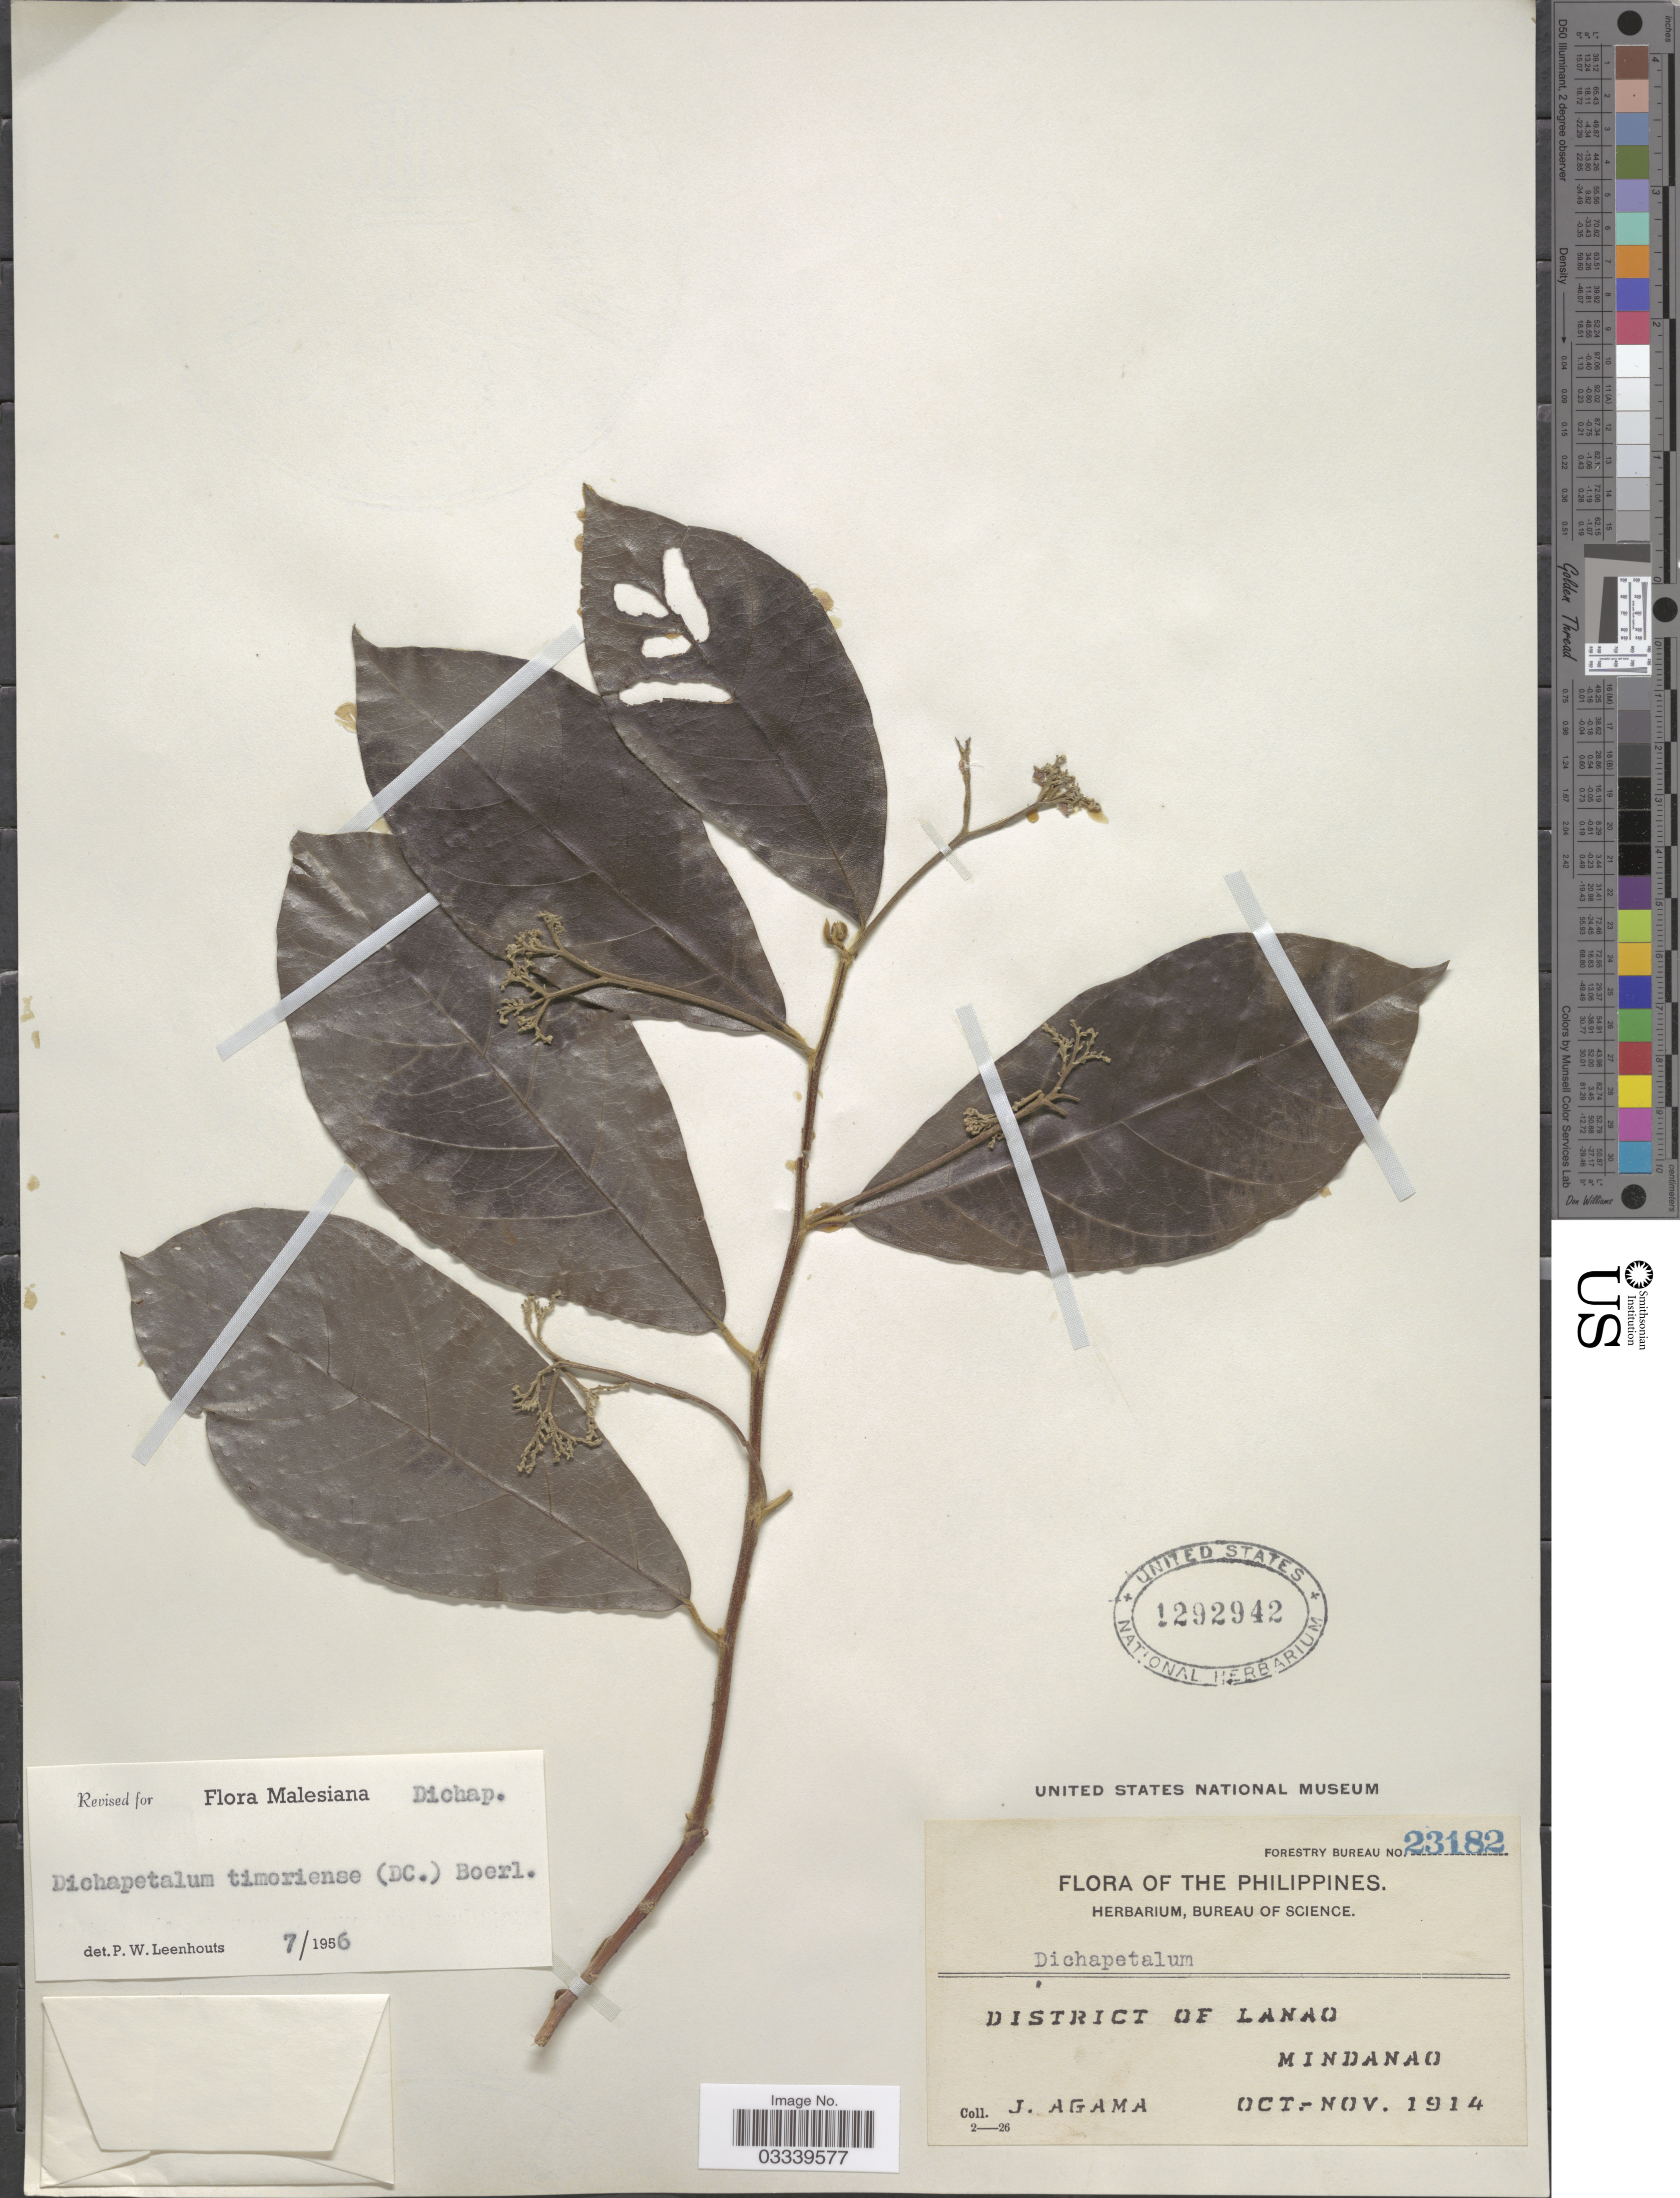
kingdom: Plantae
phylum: Tracheophyta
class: Magnoliopsida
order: Malpighiales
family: Dichapetalaceae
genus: Dichapetalum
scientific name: Dichapetalum timoriense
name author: (DC.) Boerl.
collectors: J. Agama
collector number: Forestry Bureau 23182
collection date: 1914-10/1914-11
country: Philippines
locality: District of Lanao, Mindanao.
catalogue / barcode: US 1292942